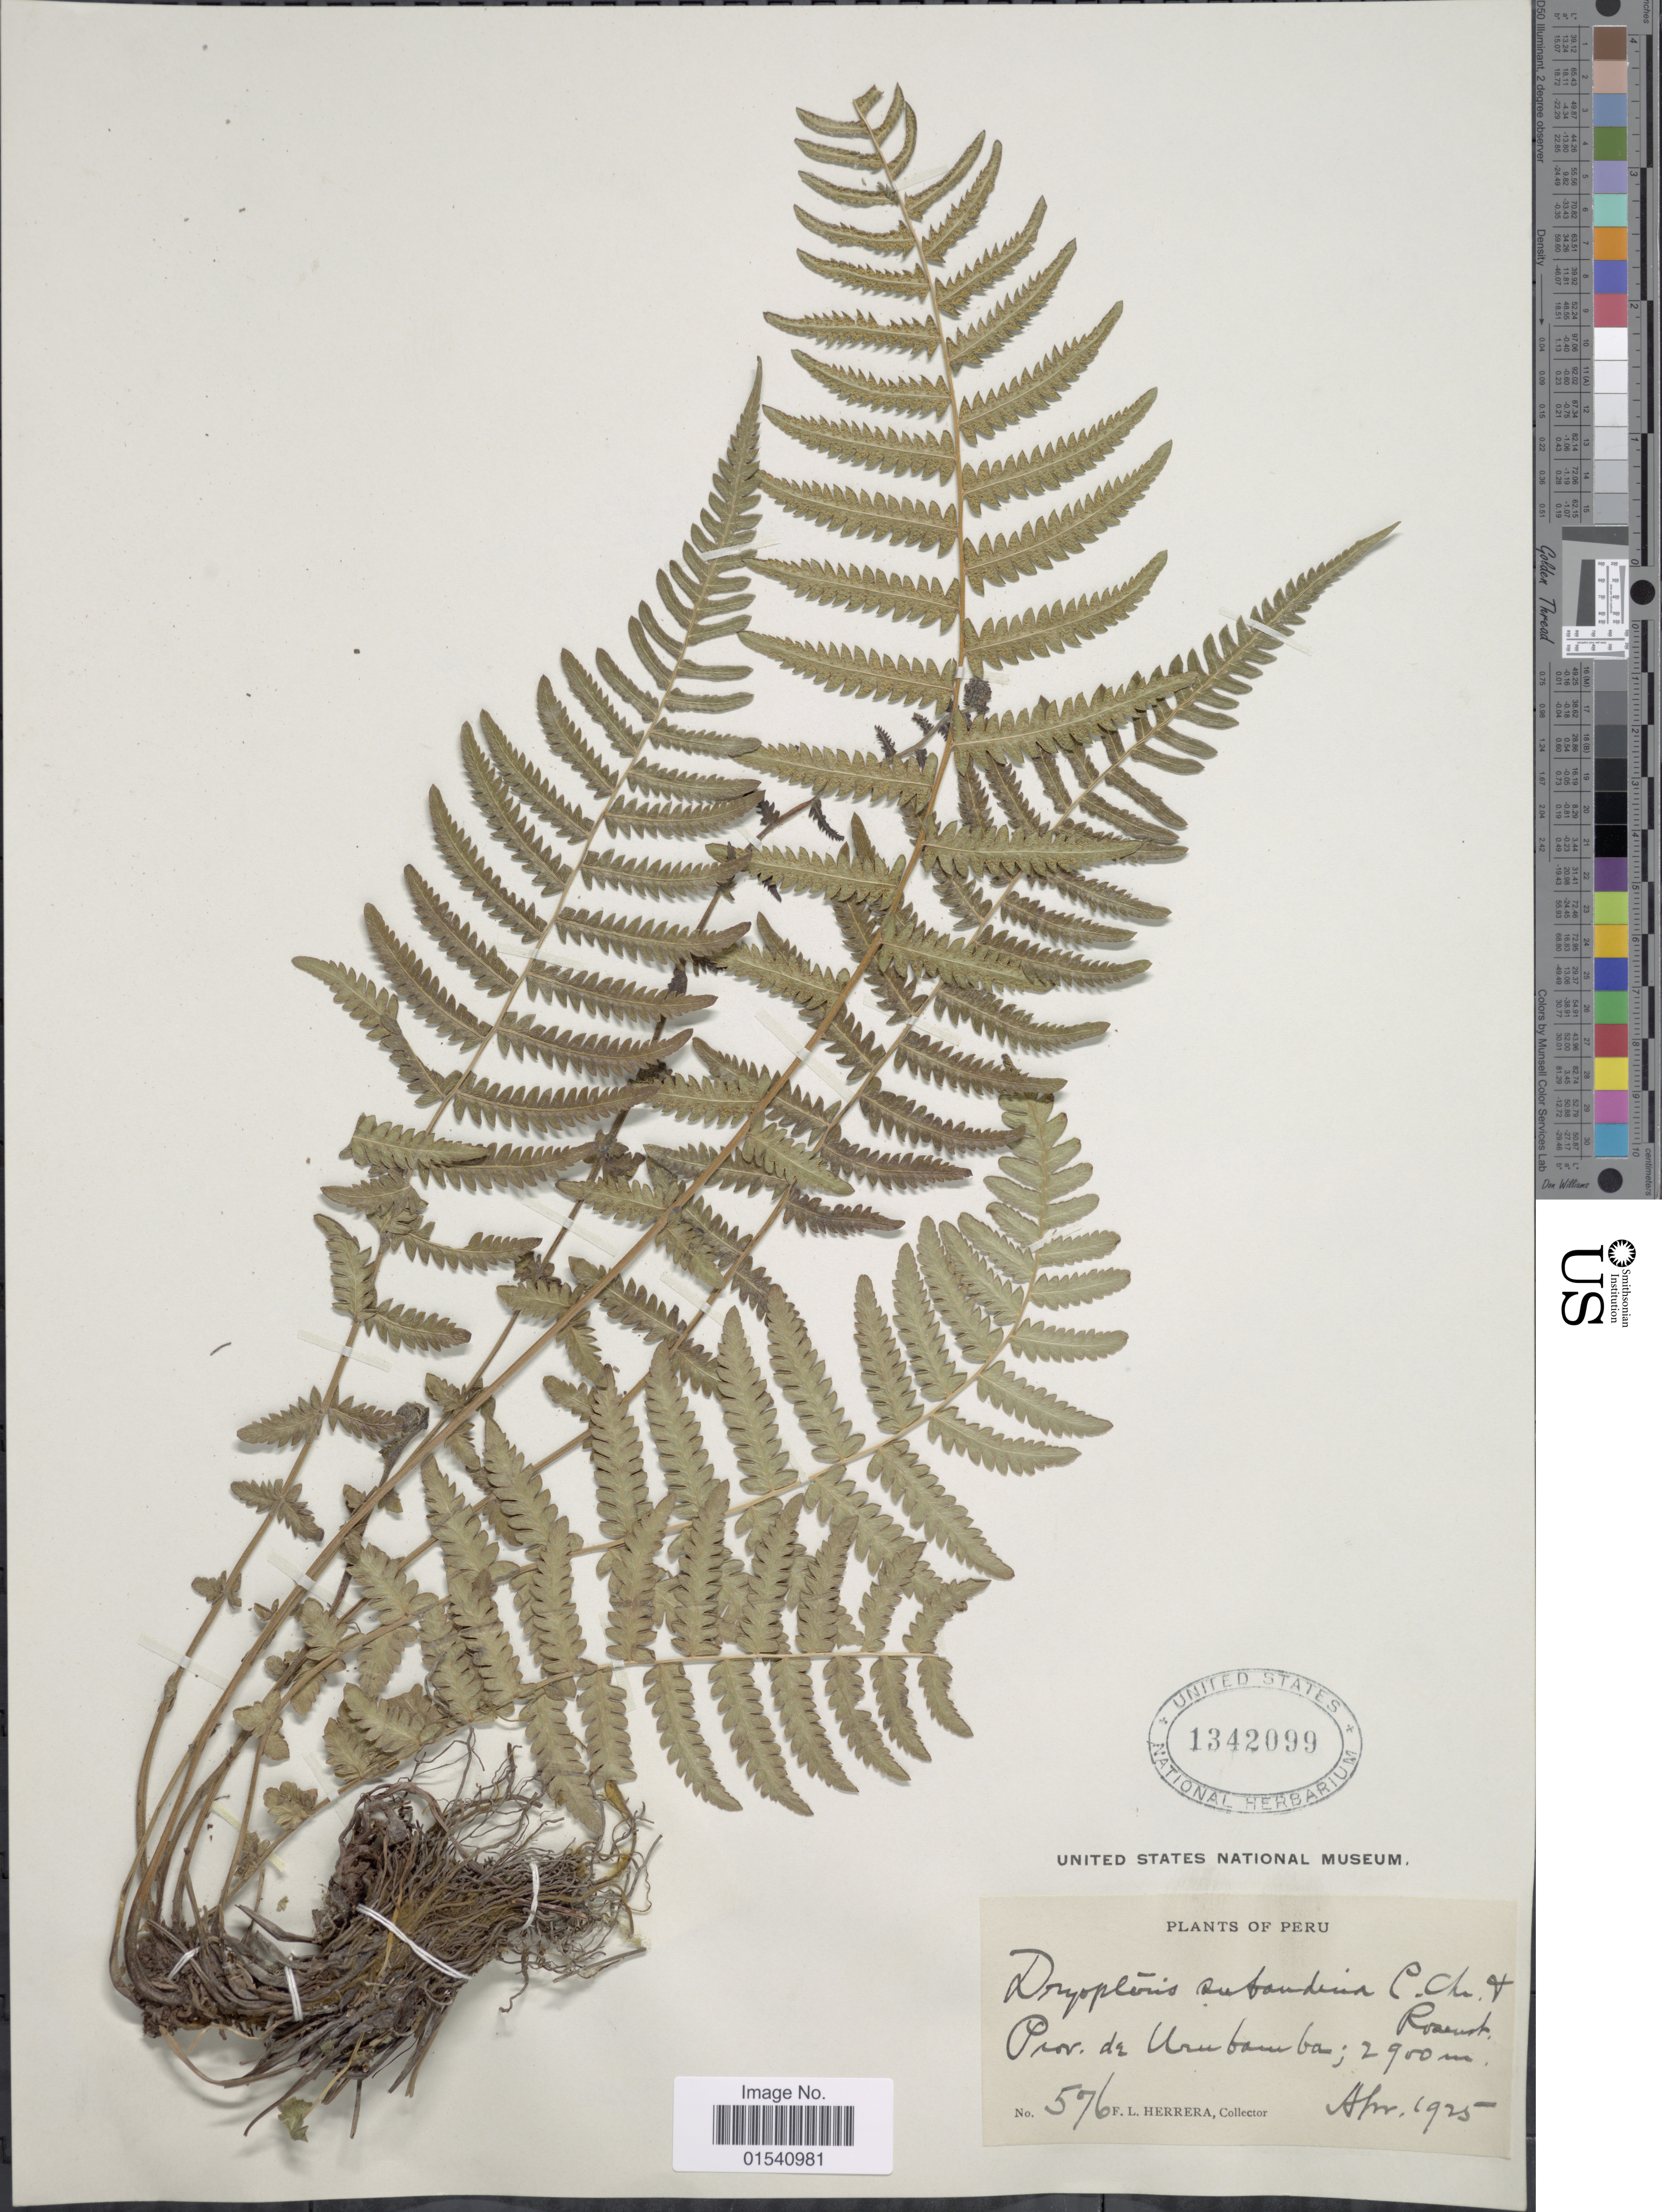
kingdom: Plantae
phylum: Tracheophyta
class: Polypodiopsida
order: Polypodiales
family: Thelypteridaceae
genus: Amauropelta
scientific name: Amauropelta rufa (Poir.) comb. nov., ined 2015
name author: (Poir.)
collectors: F. L. Herrera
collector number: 576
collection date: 1925-04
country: Peru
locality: Prov. de Urubamba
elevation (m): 2900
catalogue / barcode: US 1342099